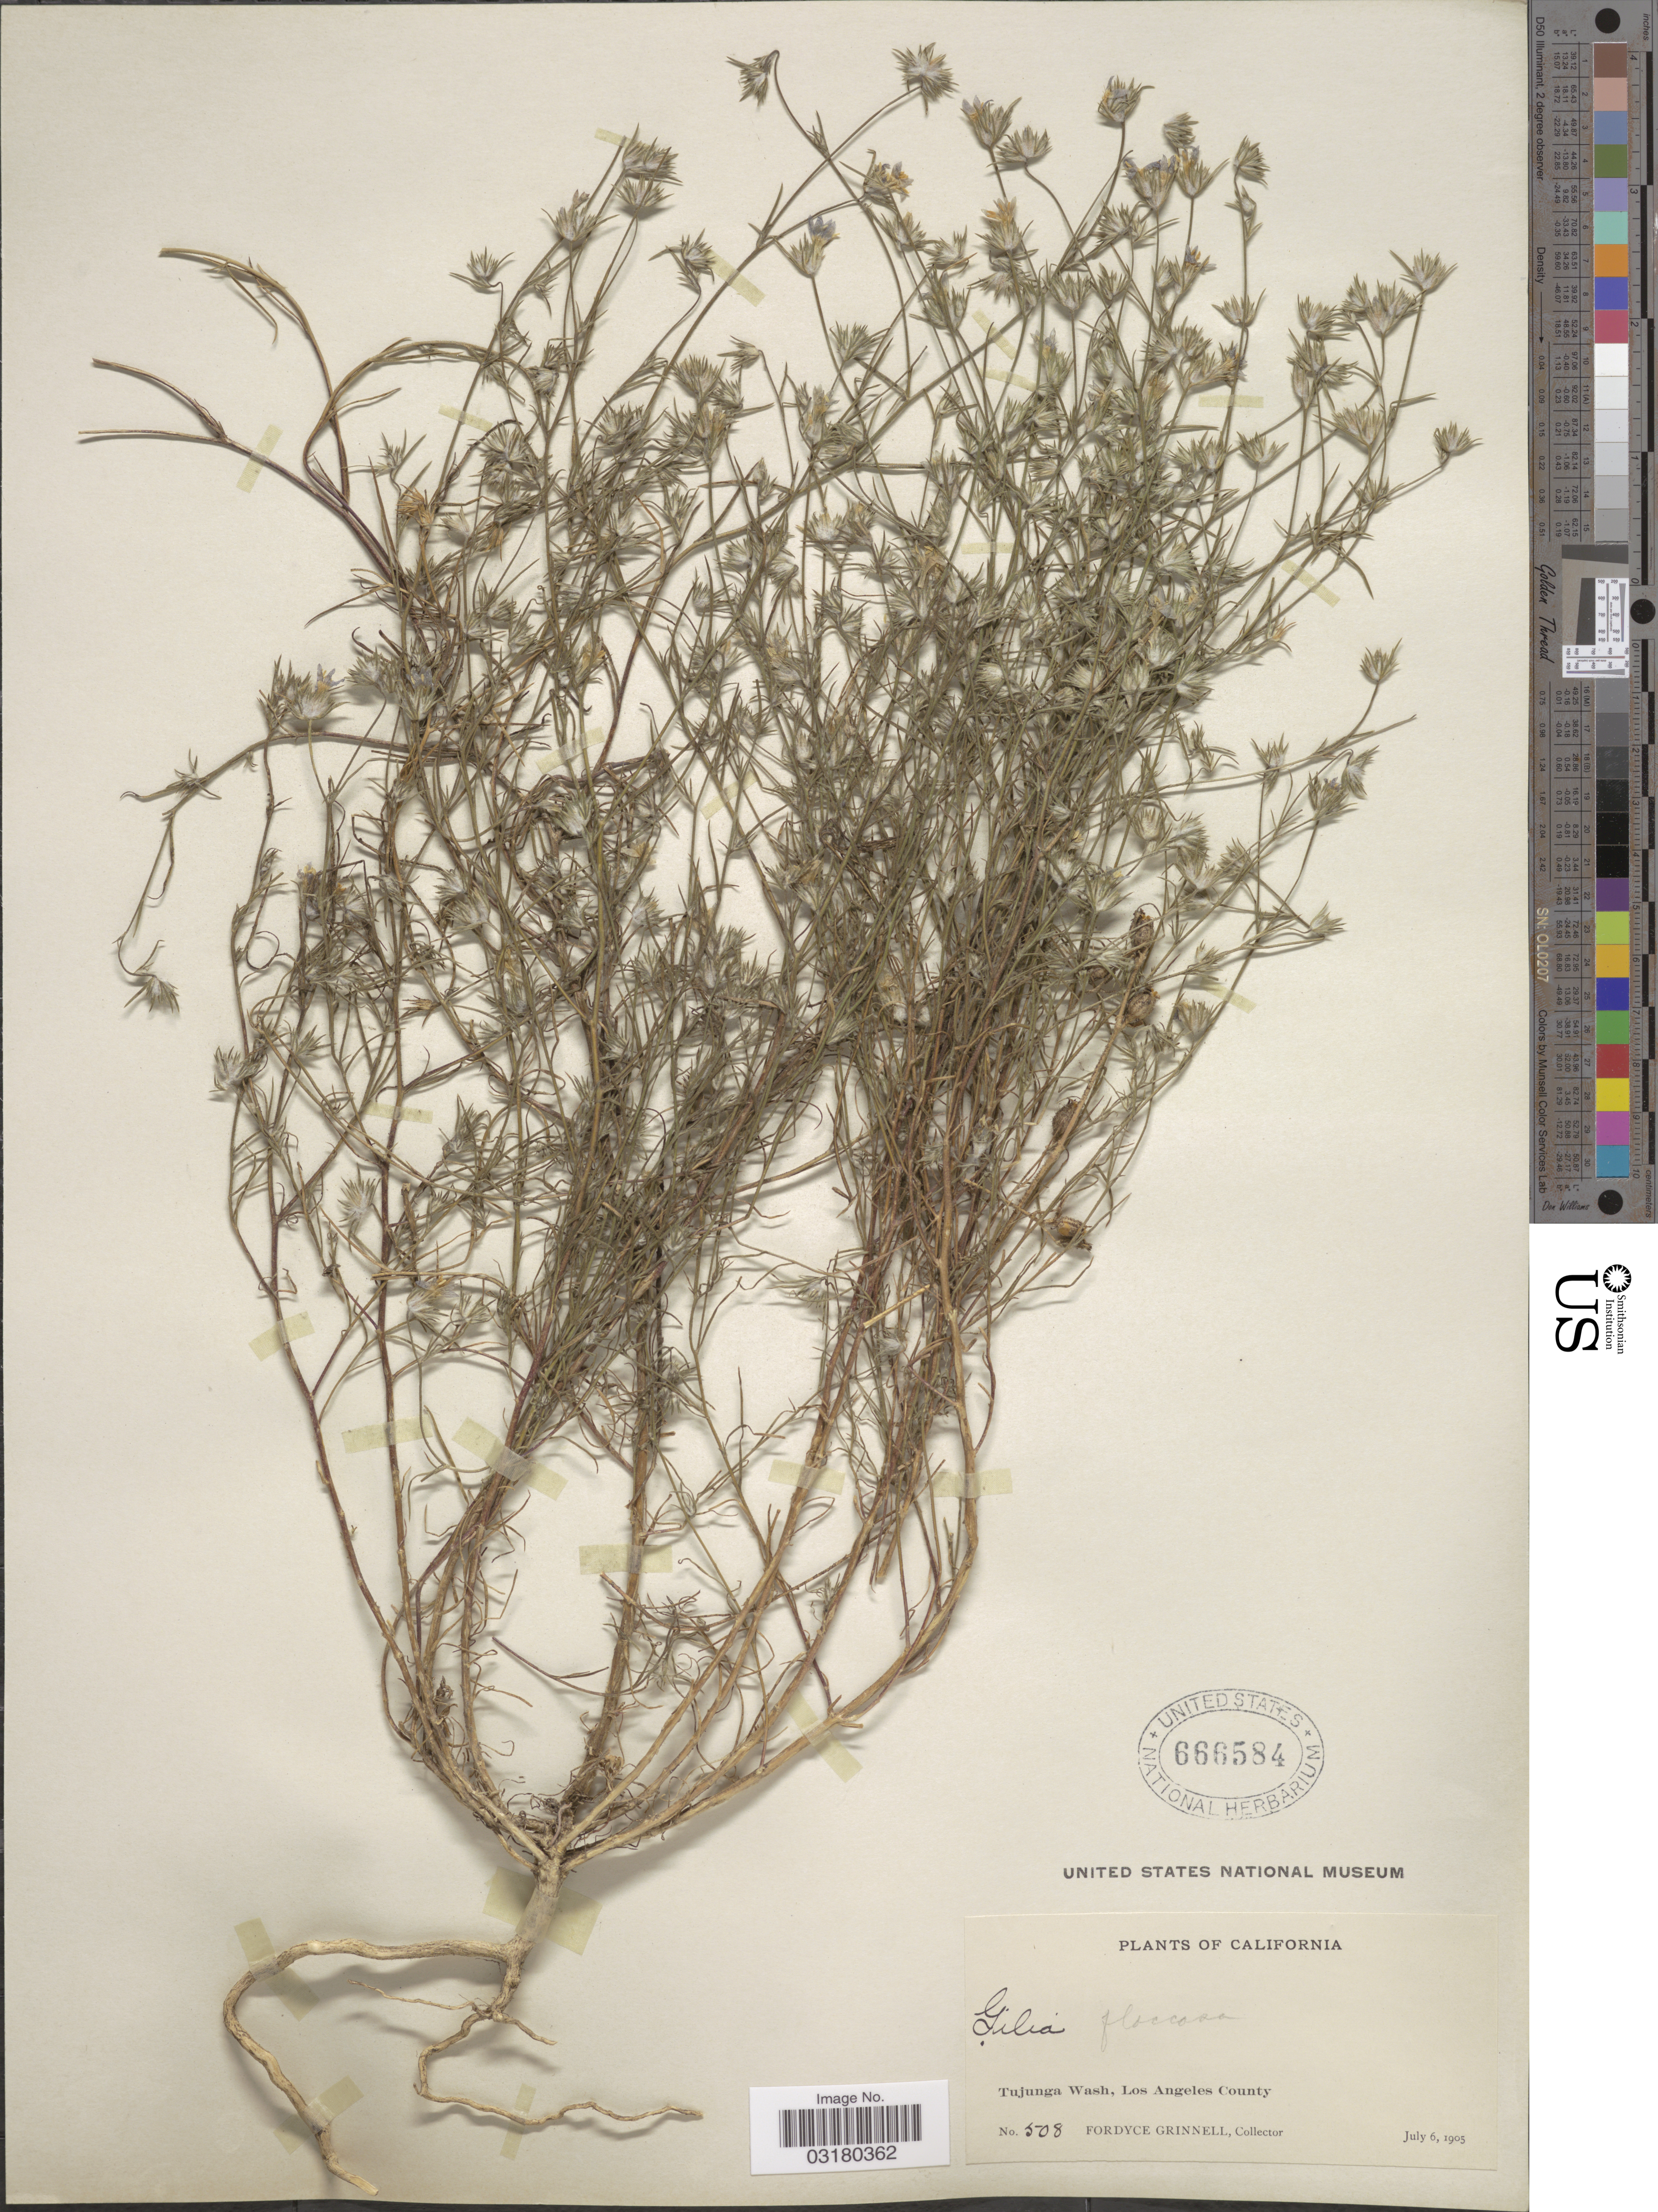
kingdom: Plantae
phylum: Tracheophyta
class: Magnoliopsida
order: Ericales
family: Polemoniaceae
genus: Eriastrum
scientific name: Eriastrum sp.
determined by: Strong, Mark T., (BOT), Smithsonian Institution - National Museum of Natural History (UNITED STATES)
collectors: F. Grinnell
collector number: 508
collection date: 1905-07-06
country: United States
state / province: California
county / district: Los Angeles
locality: Tujunga Wash, Los Angeles County.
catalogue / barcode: US 666584